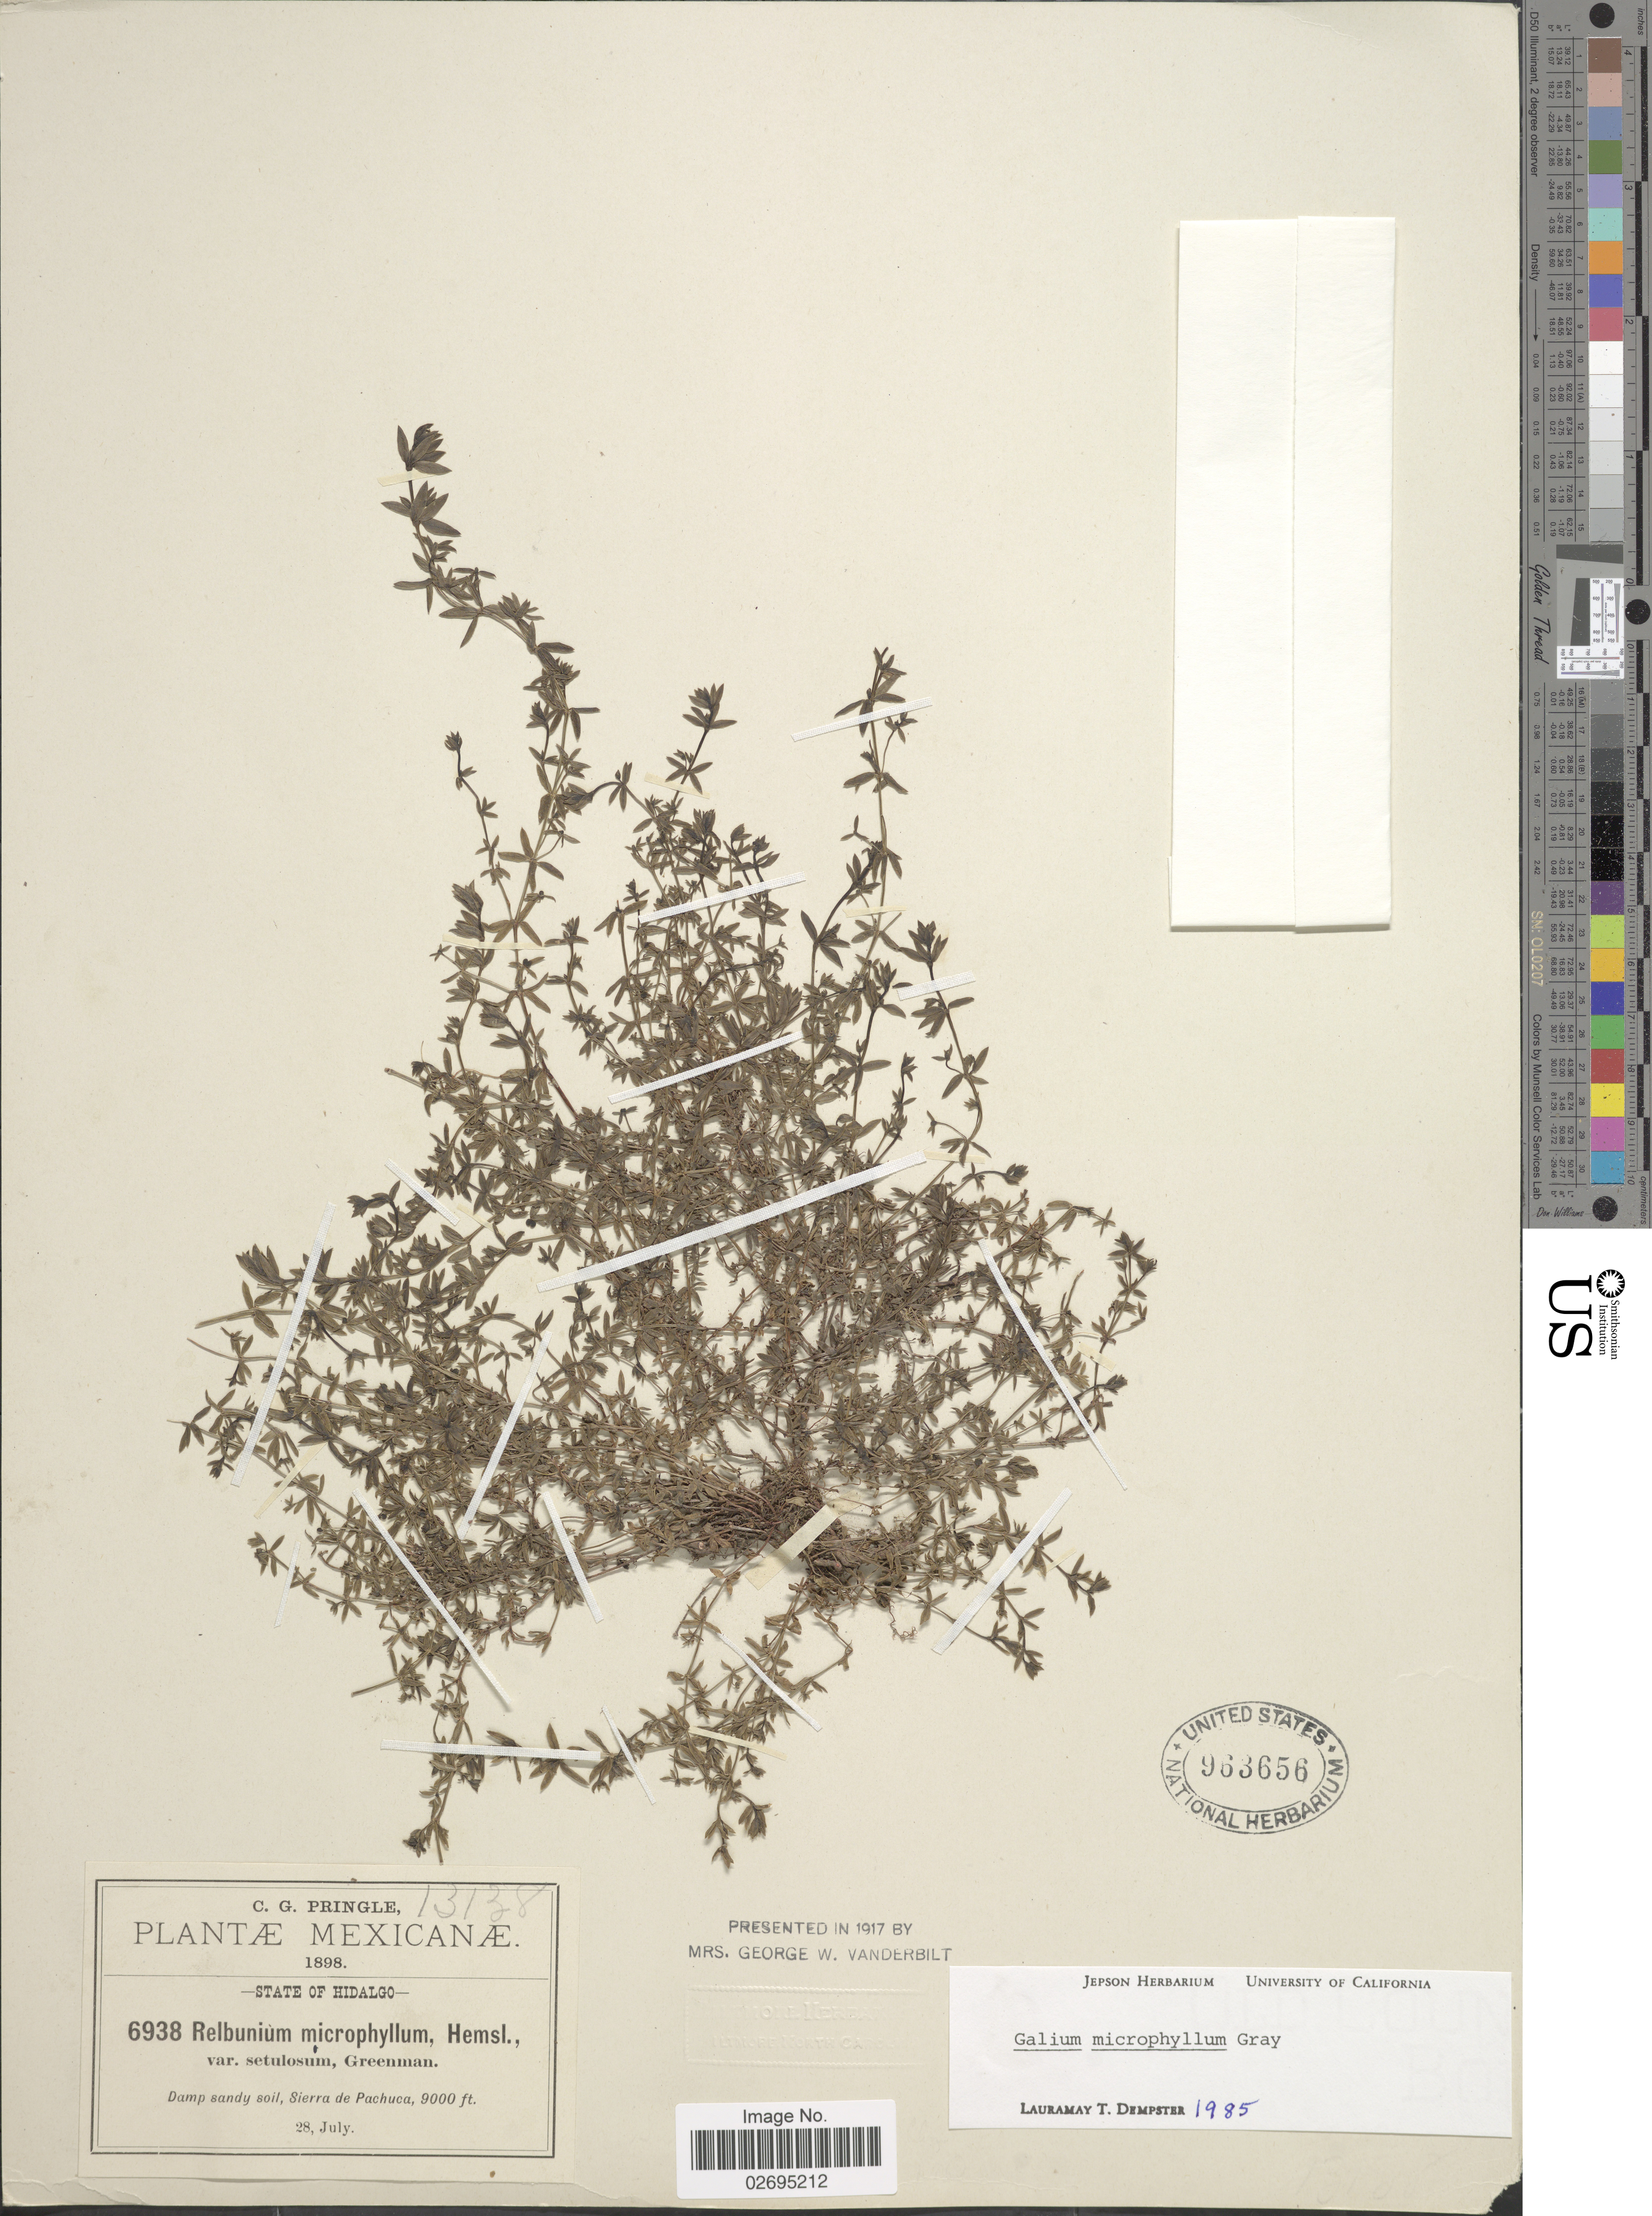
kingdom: Plantae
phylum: Tracheophyta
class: Magnoliopsida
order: Gentianales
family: Rubiaceae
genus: Galium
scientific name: Galium microphyllum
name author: A. Gray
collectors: C. G. Pringle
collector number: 6938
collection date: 1898-07-28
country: Mexico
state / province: Hidalgo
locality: Sierra de Pachuca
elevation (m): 2743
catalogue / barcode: US 963656